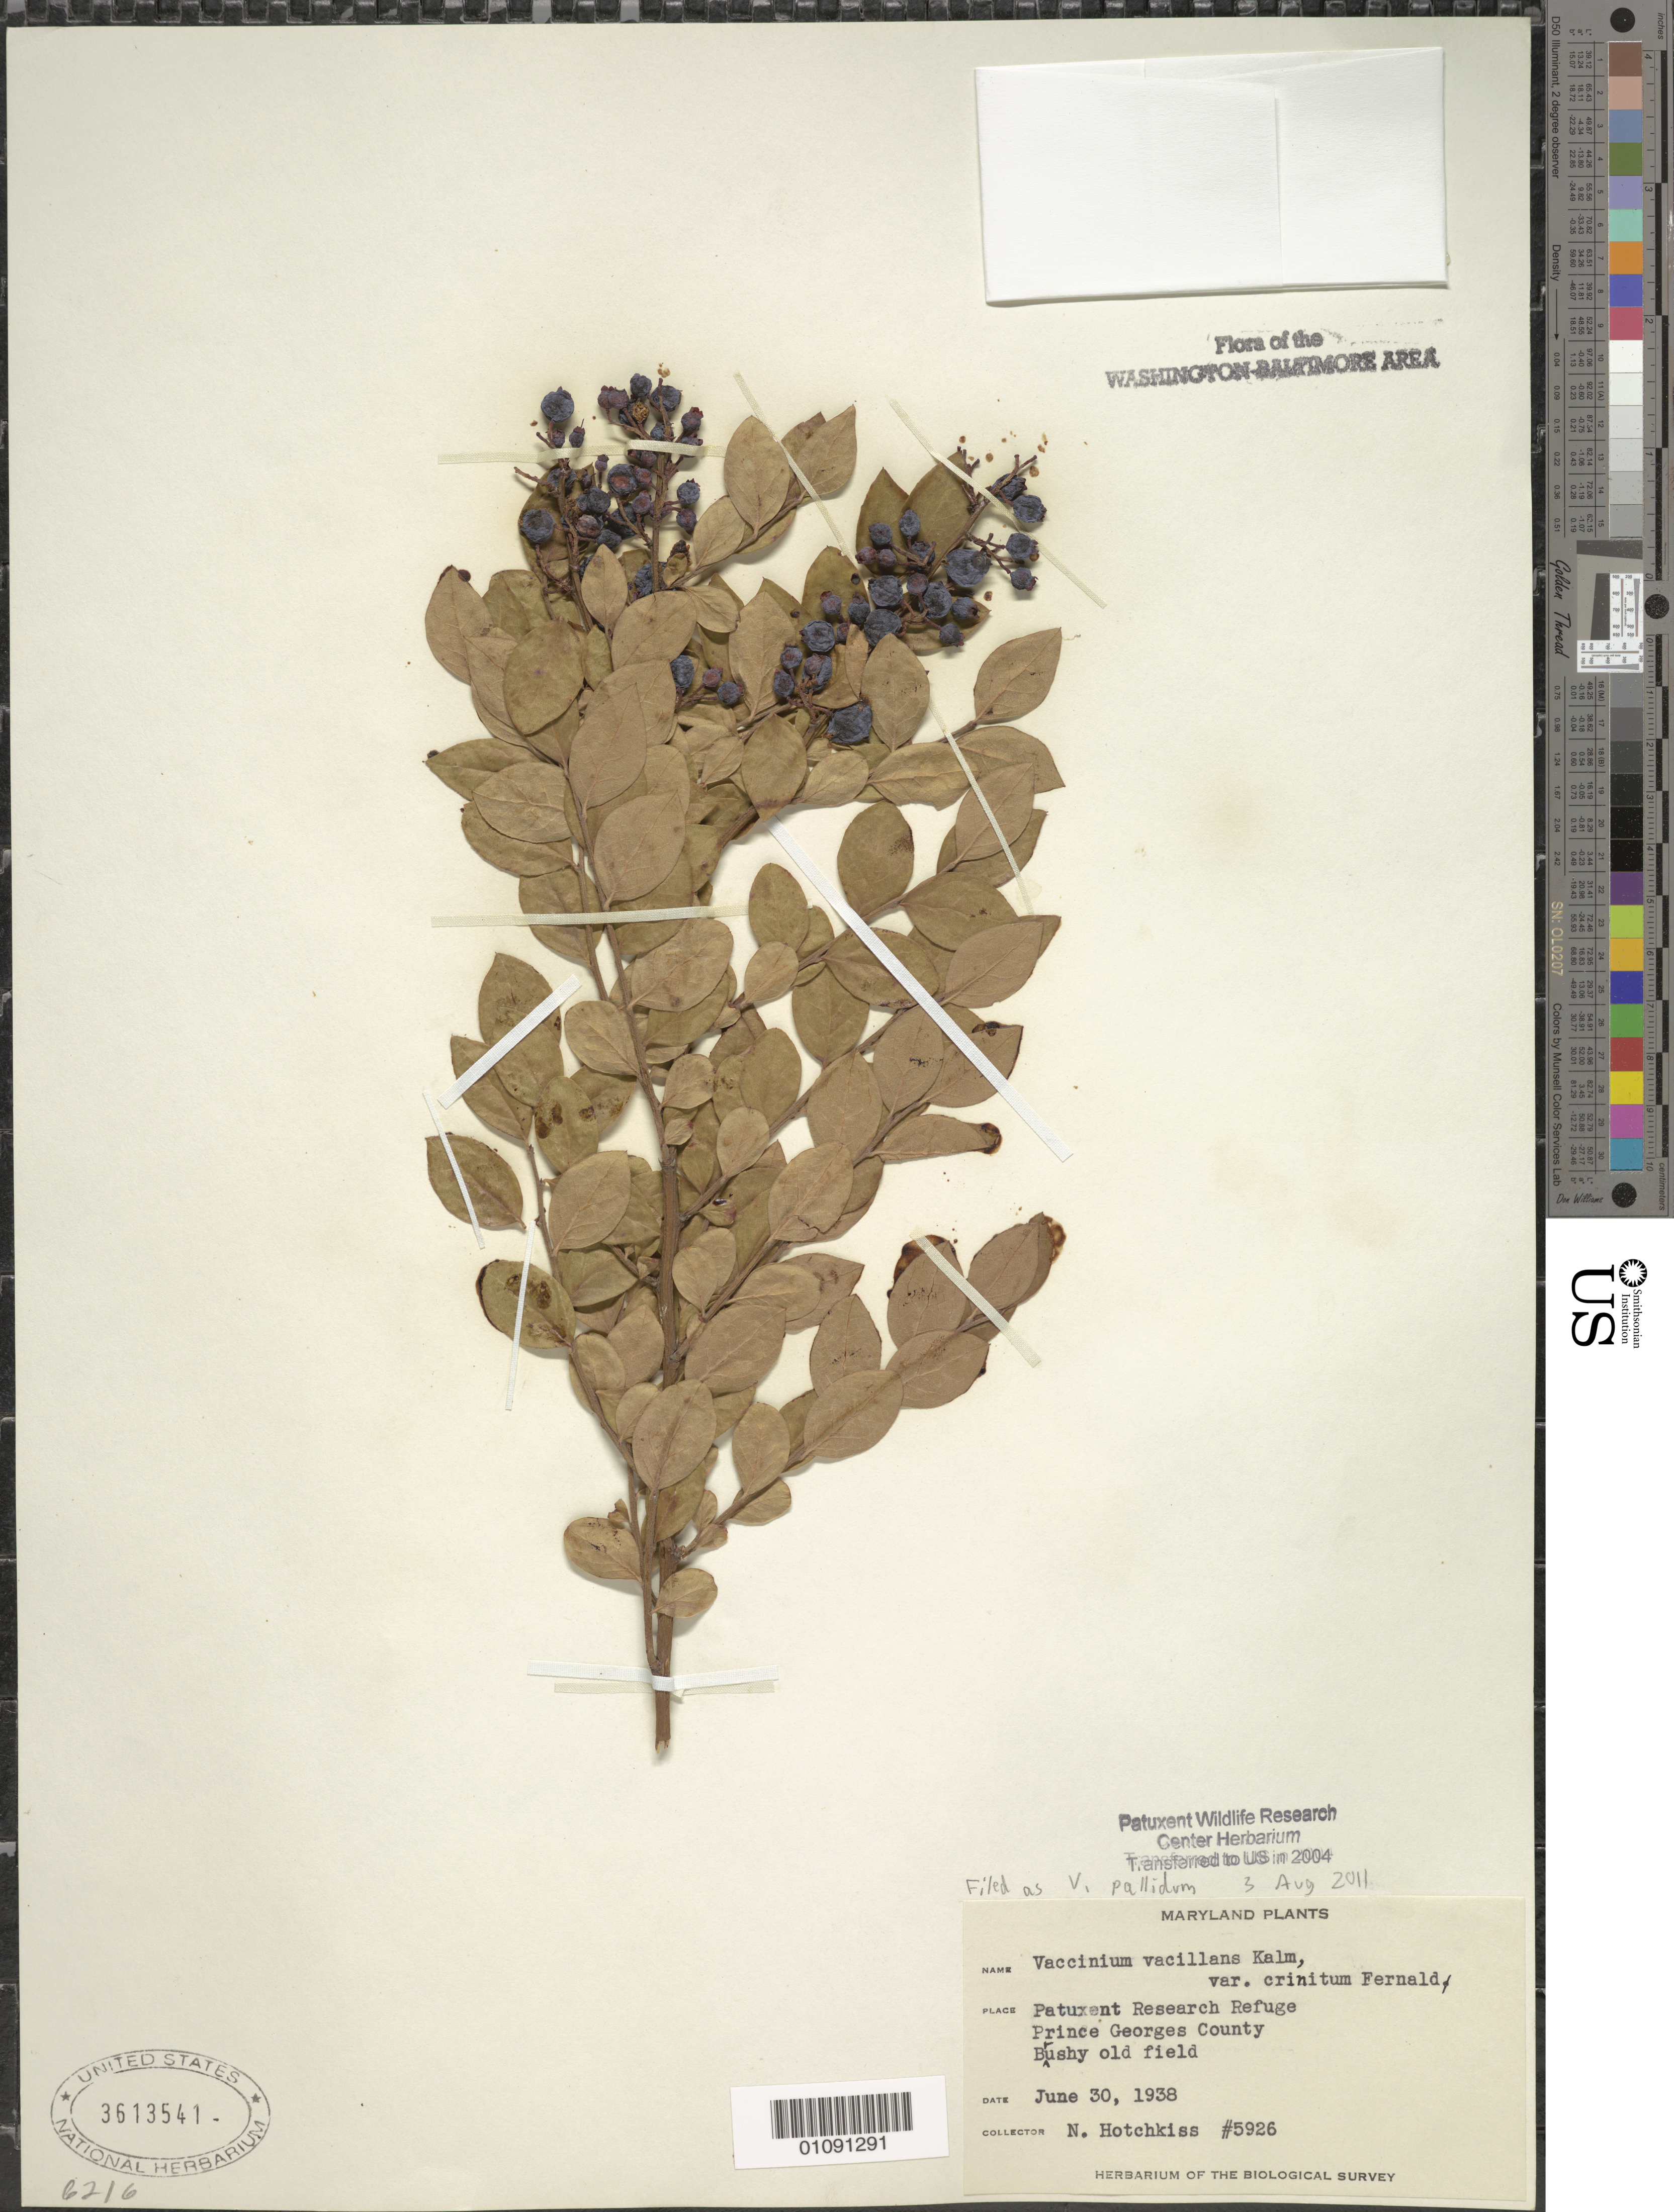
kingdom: Plantae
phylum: Tracheophyta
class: Magnoliopsida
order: Ericales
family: Ericaceae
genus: Vaccinium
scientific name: Vaccinium pallidum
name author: Aiton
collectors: N. Hotchkiss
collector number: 5926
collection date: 1938-06-30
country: United States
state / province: Maryland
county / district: Prince George's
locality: Patuxent Wildlife Refuge.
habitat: Brushy old field.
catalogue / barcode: US 3613541